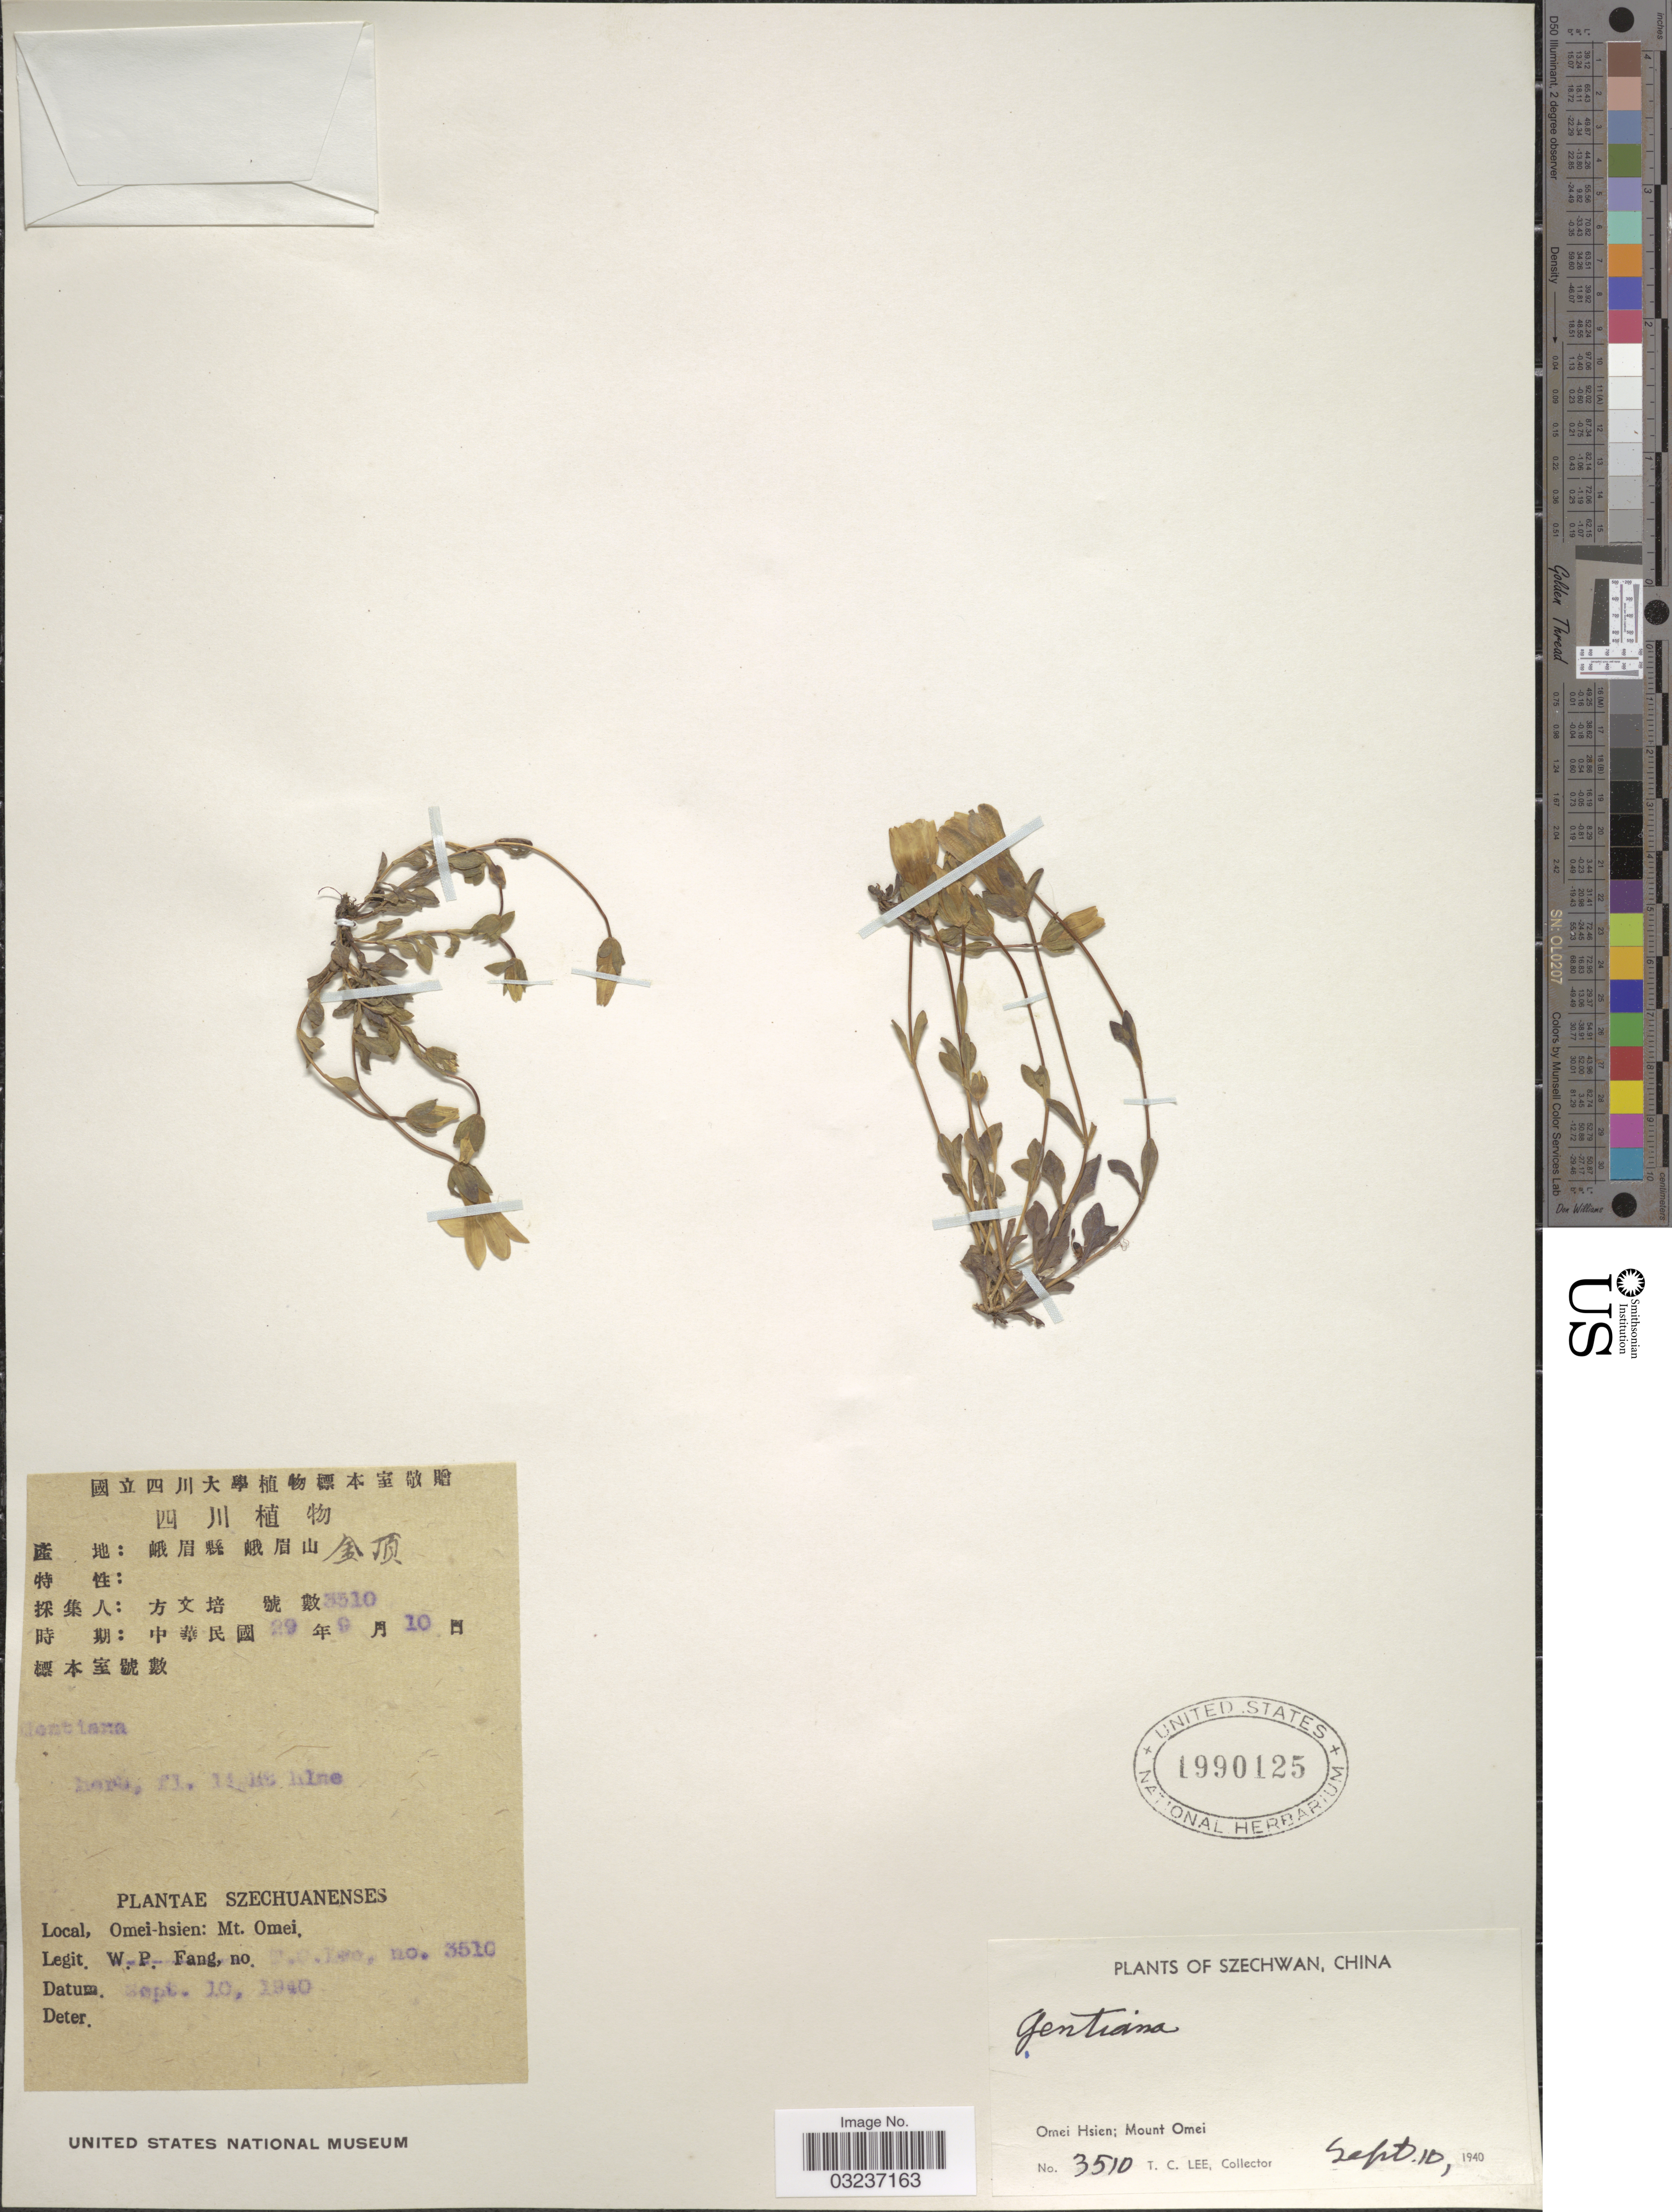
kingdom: Plantae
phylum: Tracheophyta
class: Magnoliopsida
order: Gentianales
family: Gentianaceae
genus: Gentiana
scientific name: Gentiana sp.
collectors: T. Lee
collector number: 3510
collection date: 1940-09-10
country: China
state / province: Sichuan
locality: Szechwan. Omei Hsien; Mount Omei.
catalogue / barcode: US 1990125